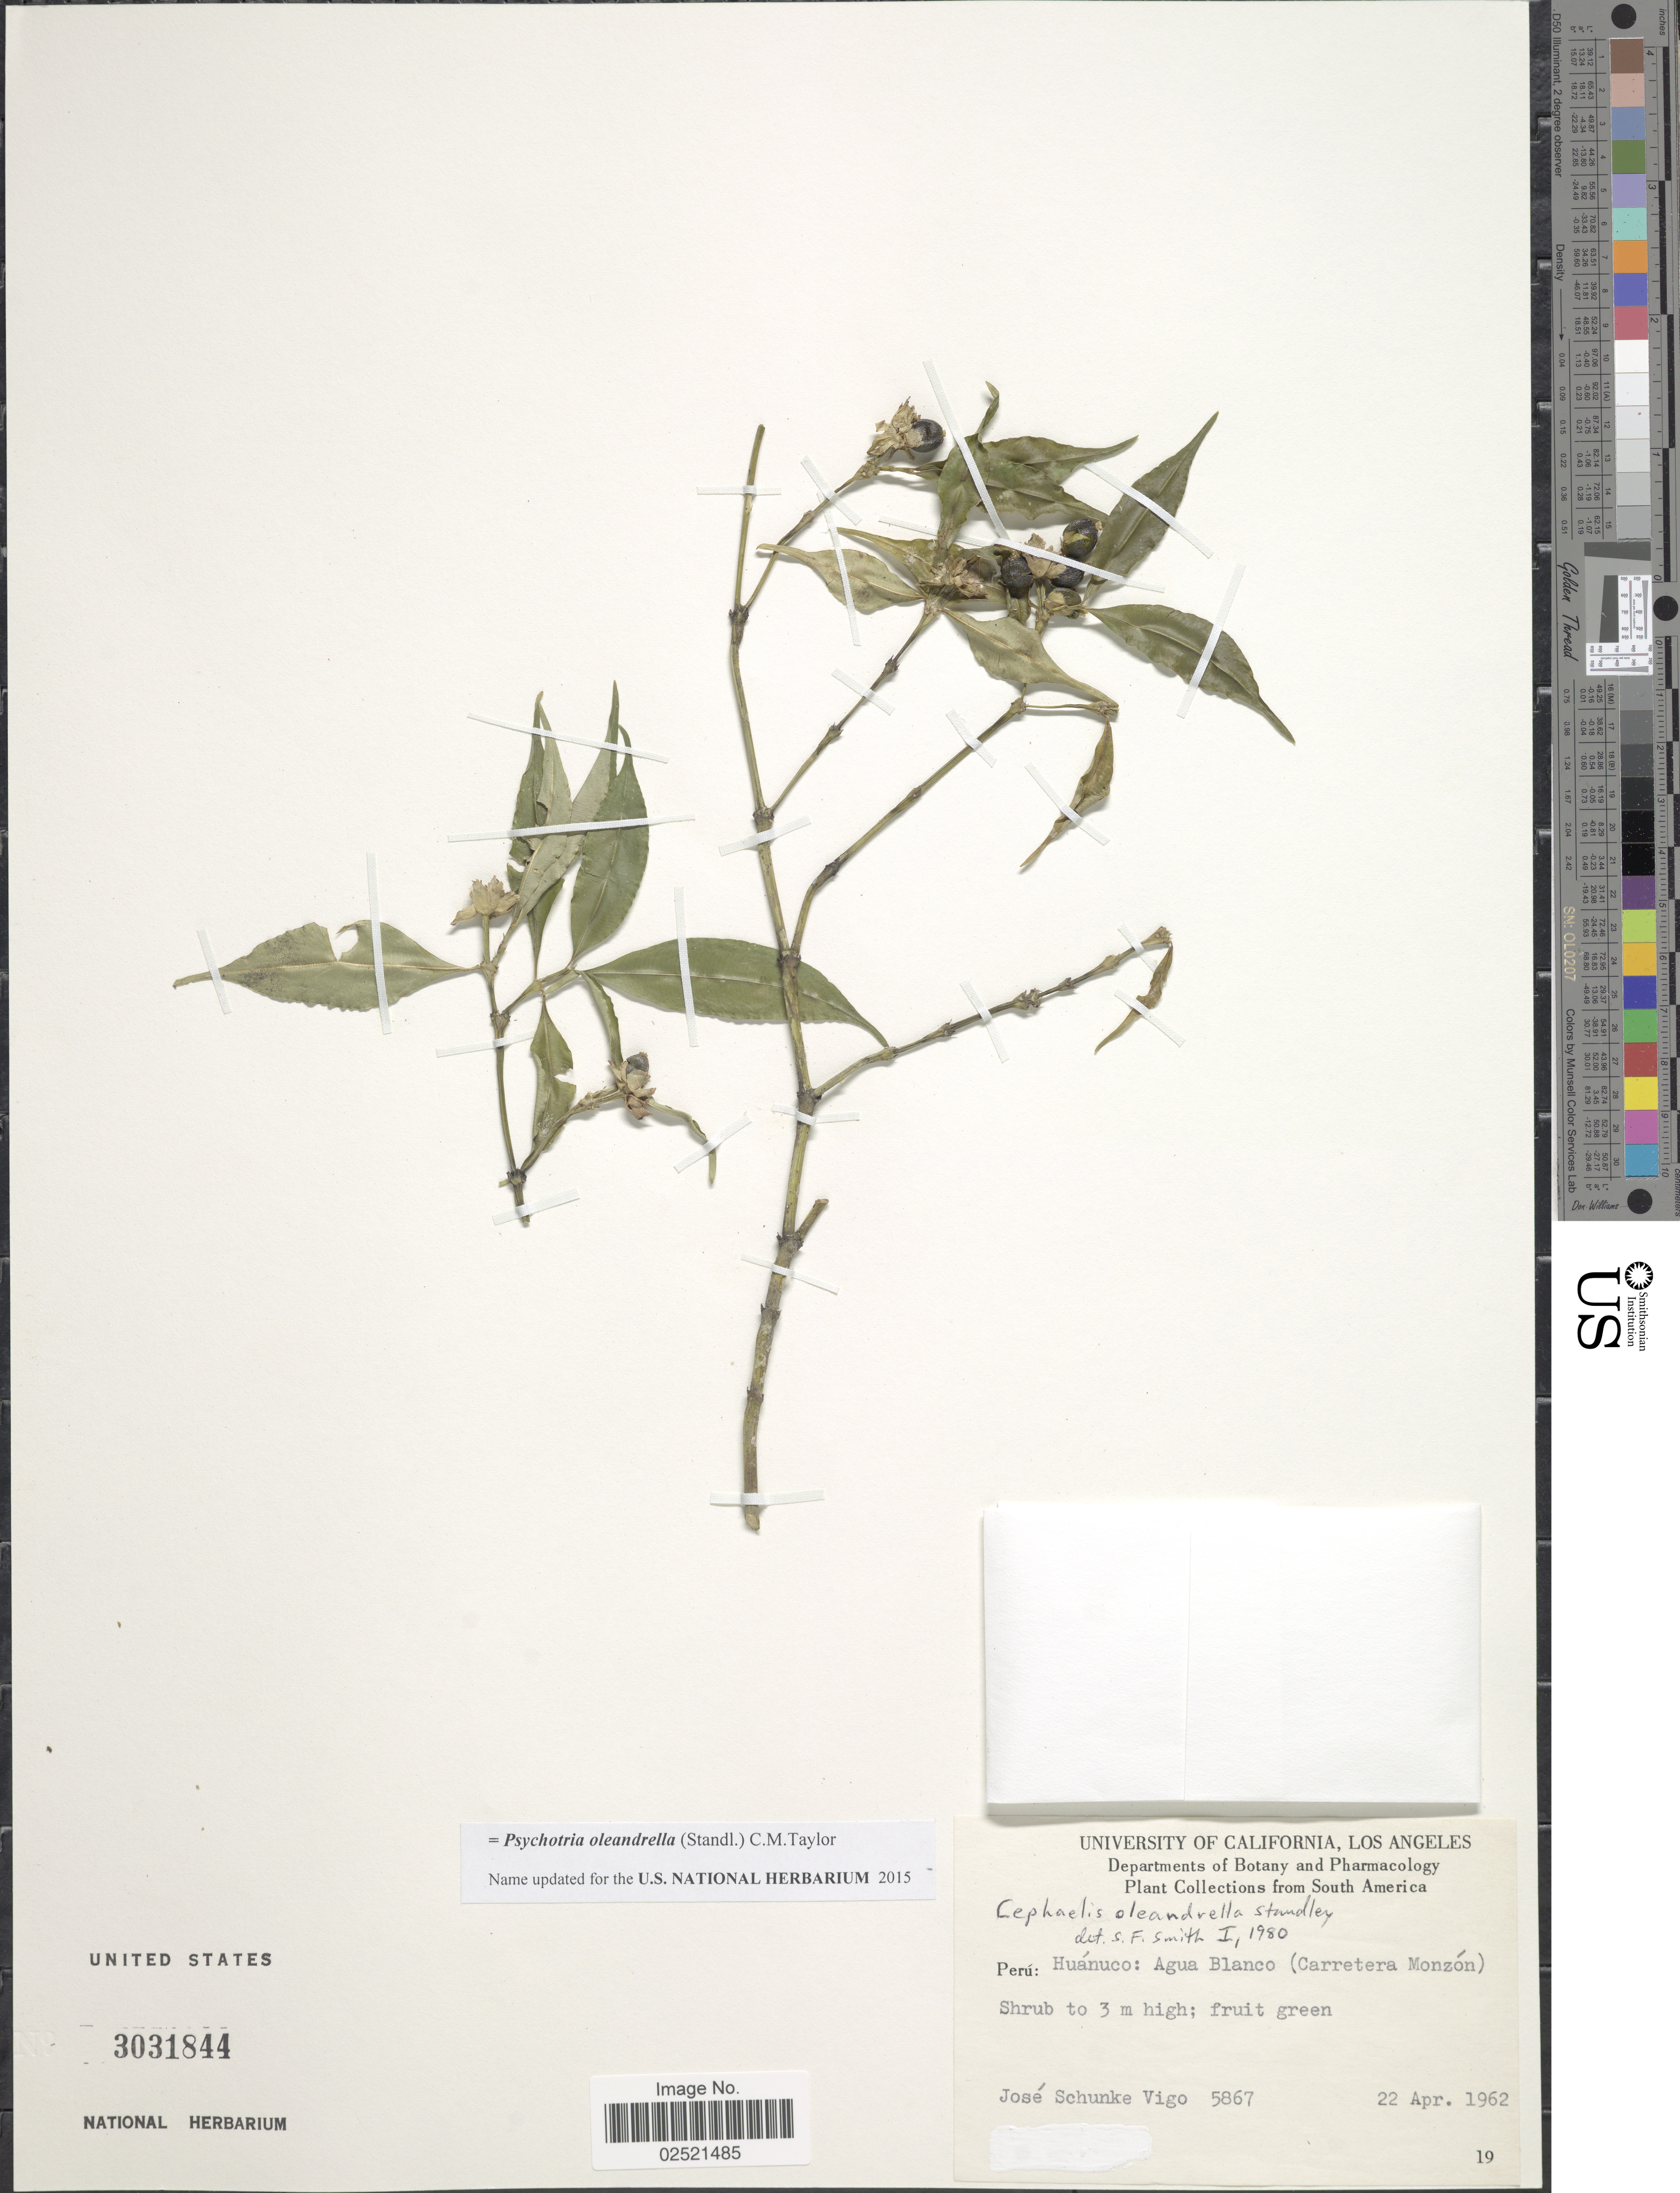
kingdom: Plantae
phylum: Tracheophyta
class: Magnoliopsida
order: Gentianales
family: Rubiaceae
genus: Psychotria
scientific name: Psychotria oleandrella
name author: (Standl.) C.M. Taylor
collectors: J. Schunke Vigo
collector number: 5867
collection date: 1962-04-22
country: Peru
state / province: Huánuco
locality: Agua Blanco (Carretera Monzon).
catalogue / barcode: US 3031844